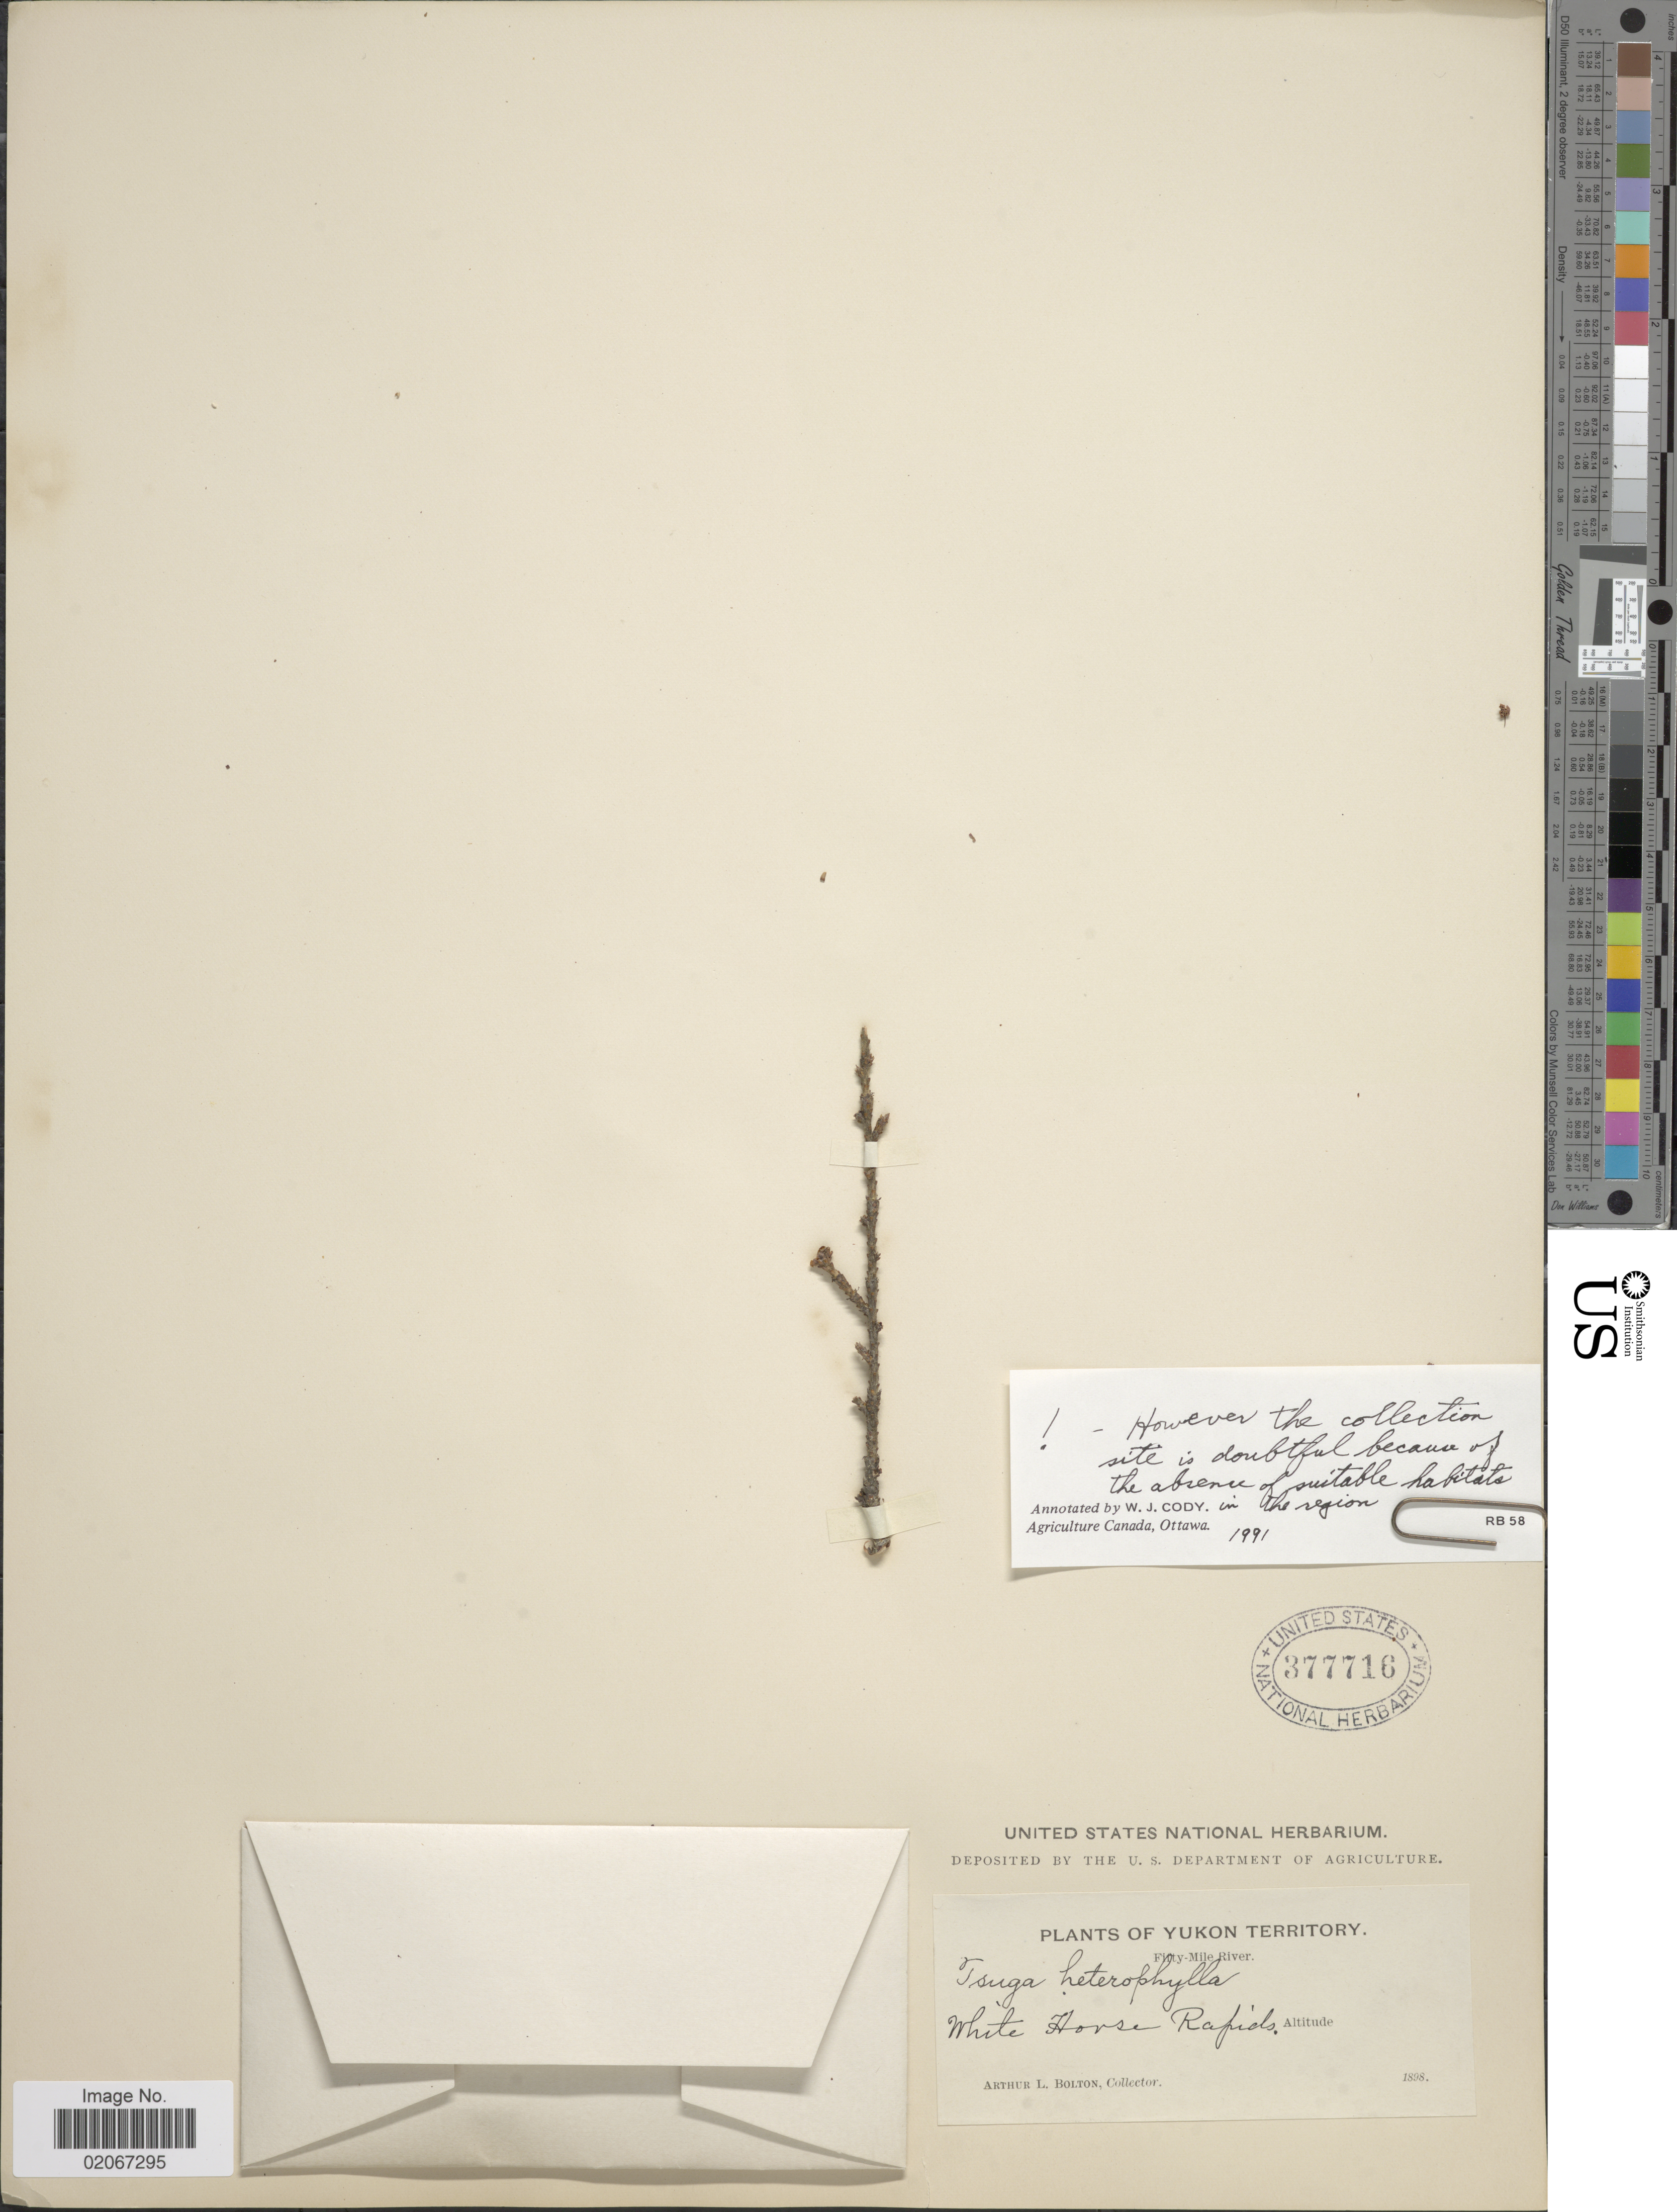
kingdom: Plantae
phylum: Tracheophyta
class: Pinopsida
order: Pinales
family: Pinaceae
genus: Tsuga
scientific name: Tsuga heterophylla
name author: (Raf.) Sarg.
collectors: A. Bolton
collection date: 1898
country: Canada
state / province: Yukon Territory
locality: Fifty-Mile River. White Horse Rapids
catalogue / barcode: US 377716